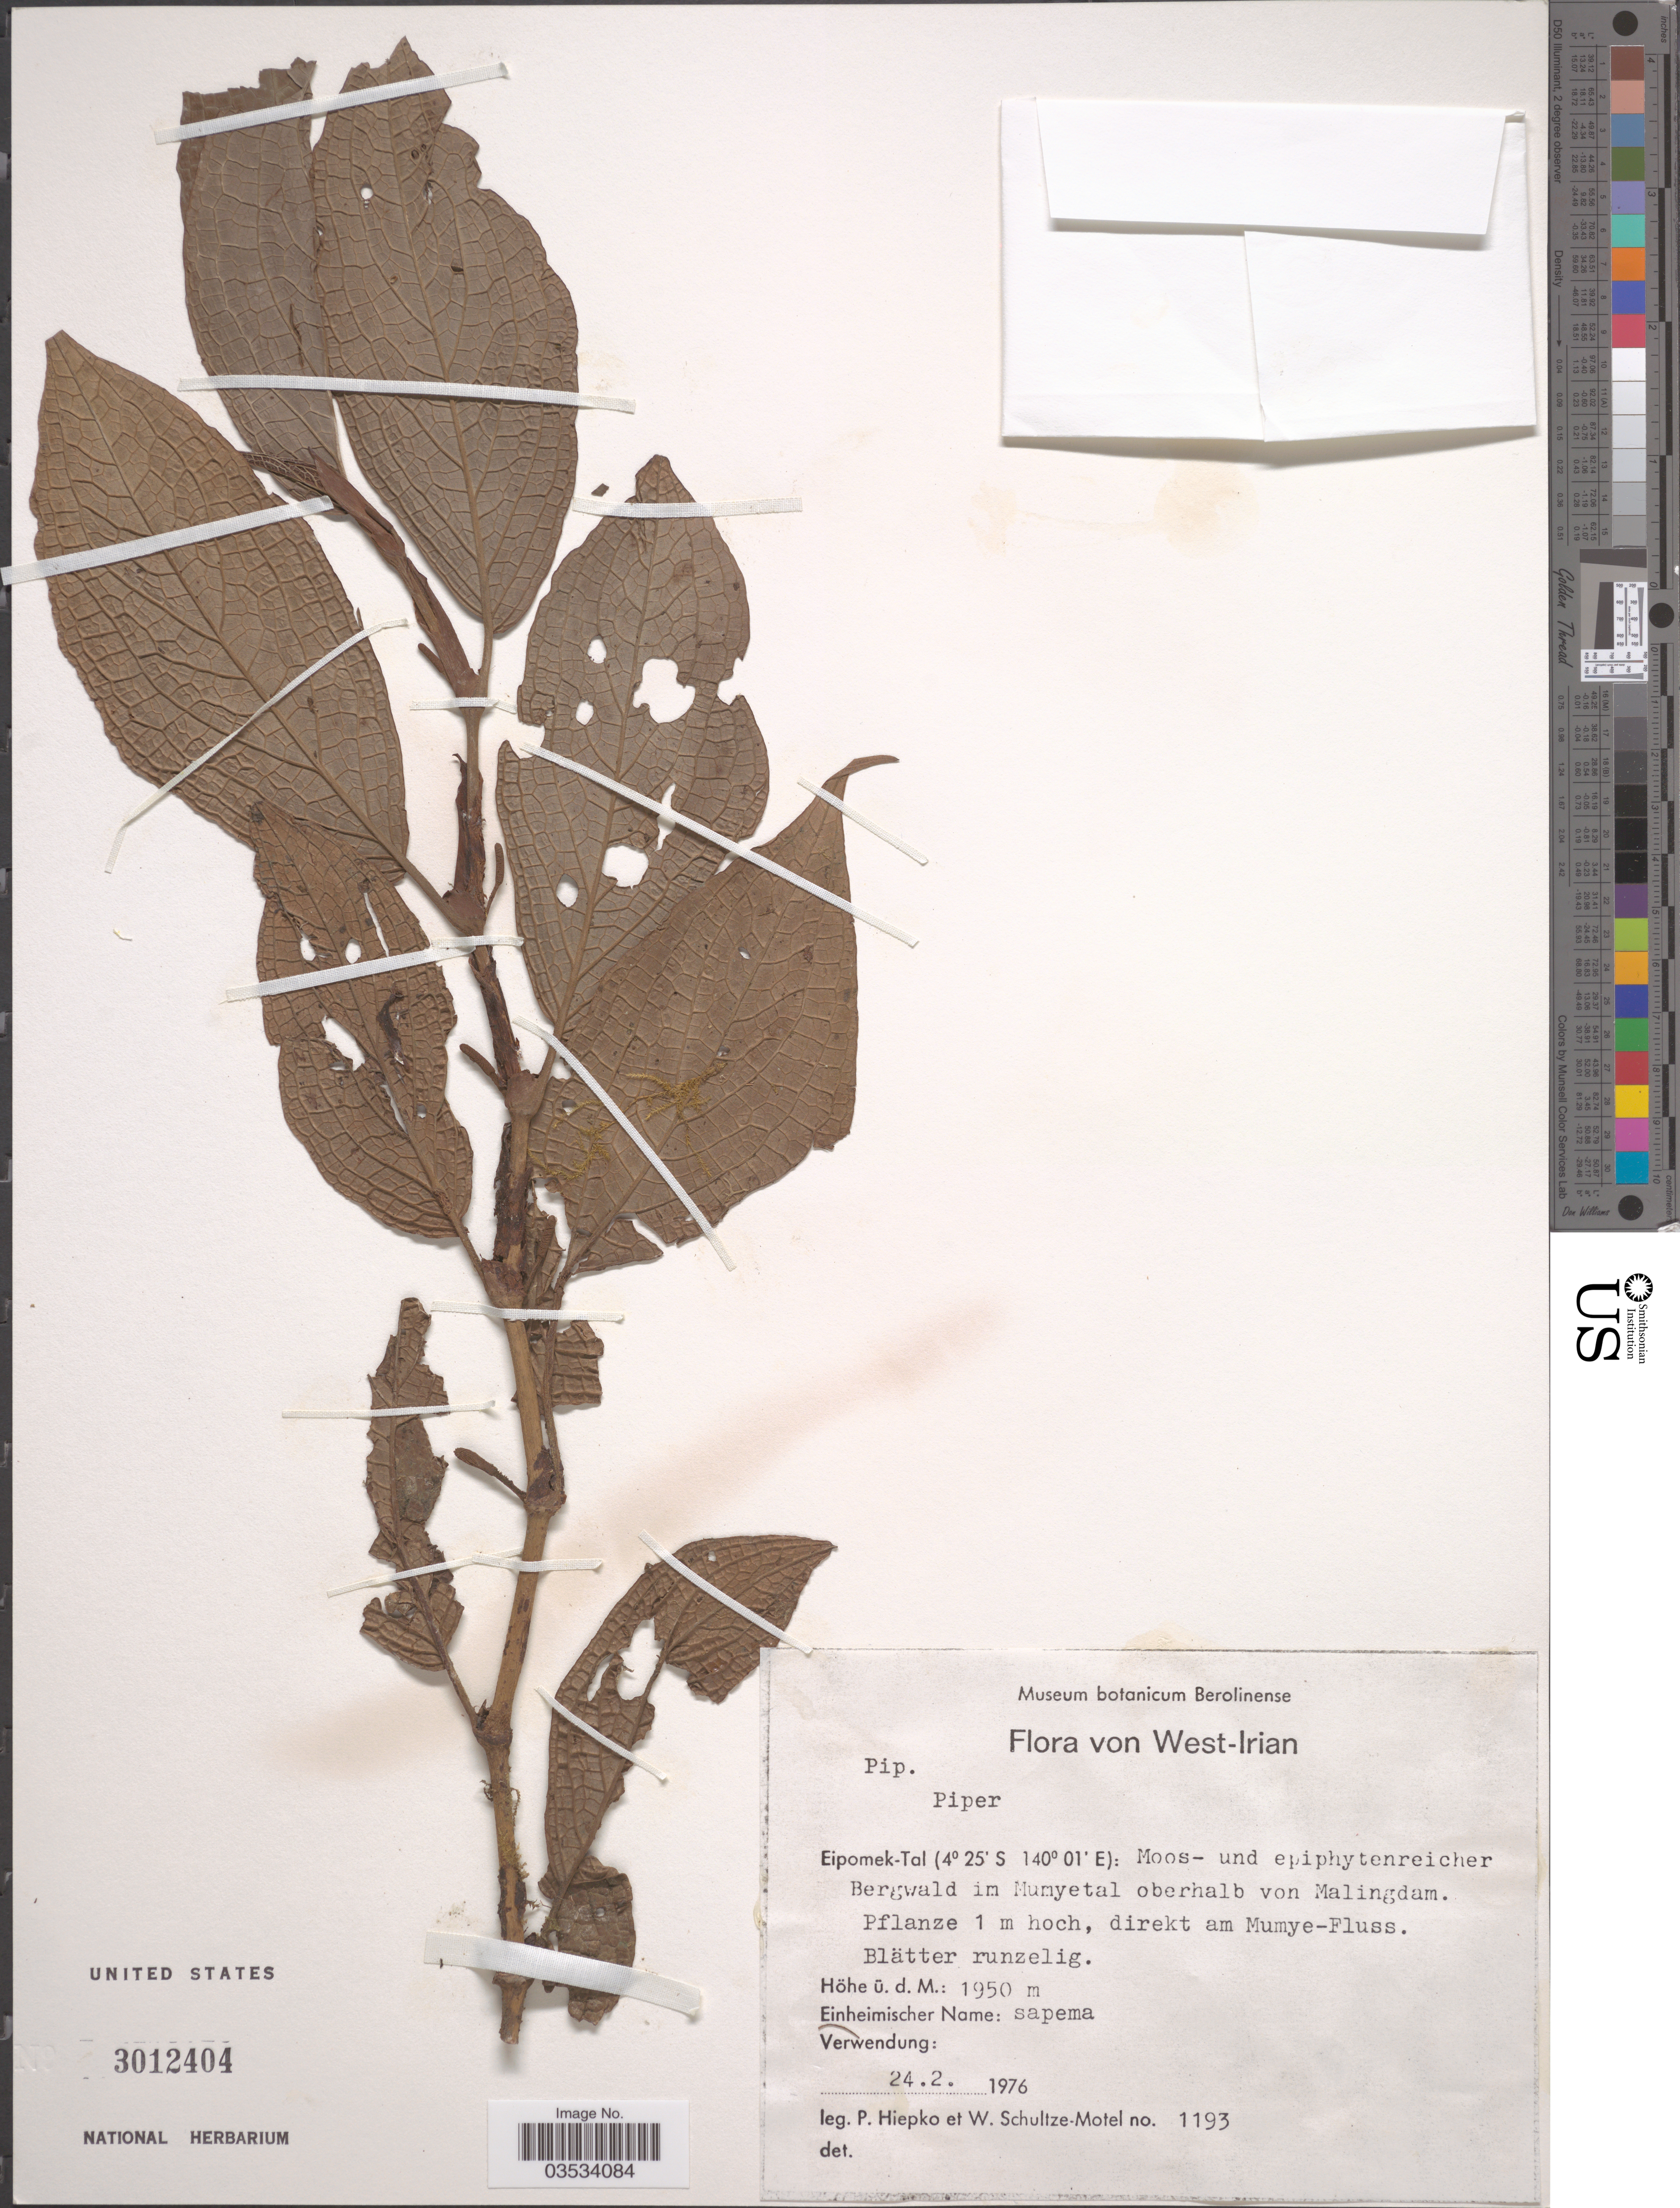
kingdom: Plantae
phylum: Tracheophyta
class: Magnoliopsida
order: Piperales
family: Piperaceae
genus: Piper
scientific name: Piper sp.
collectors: P. H. Hiepko & W. Schultze-Motel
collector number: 1193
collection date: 1976-02-24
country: Indonesia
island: New Guinea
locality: West-Irian. Eipomek-Tal: Moos- und epiphytenreicher Bergwald in Mumyetal oberhalb von Malingdam.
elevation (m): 1950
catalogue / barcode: US 3012404